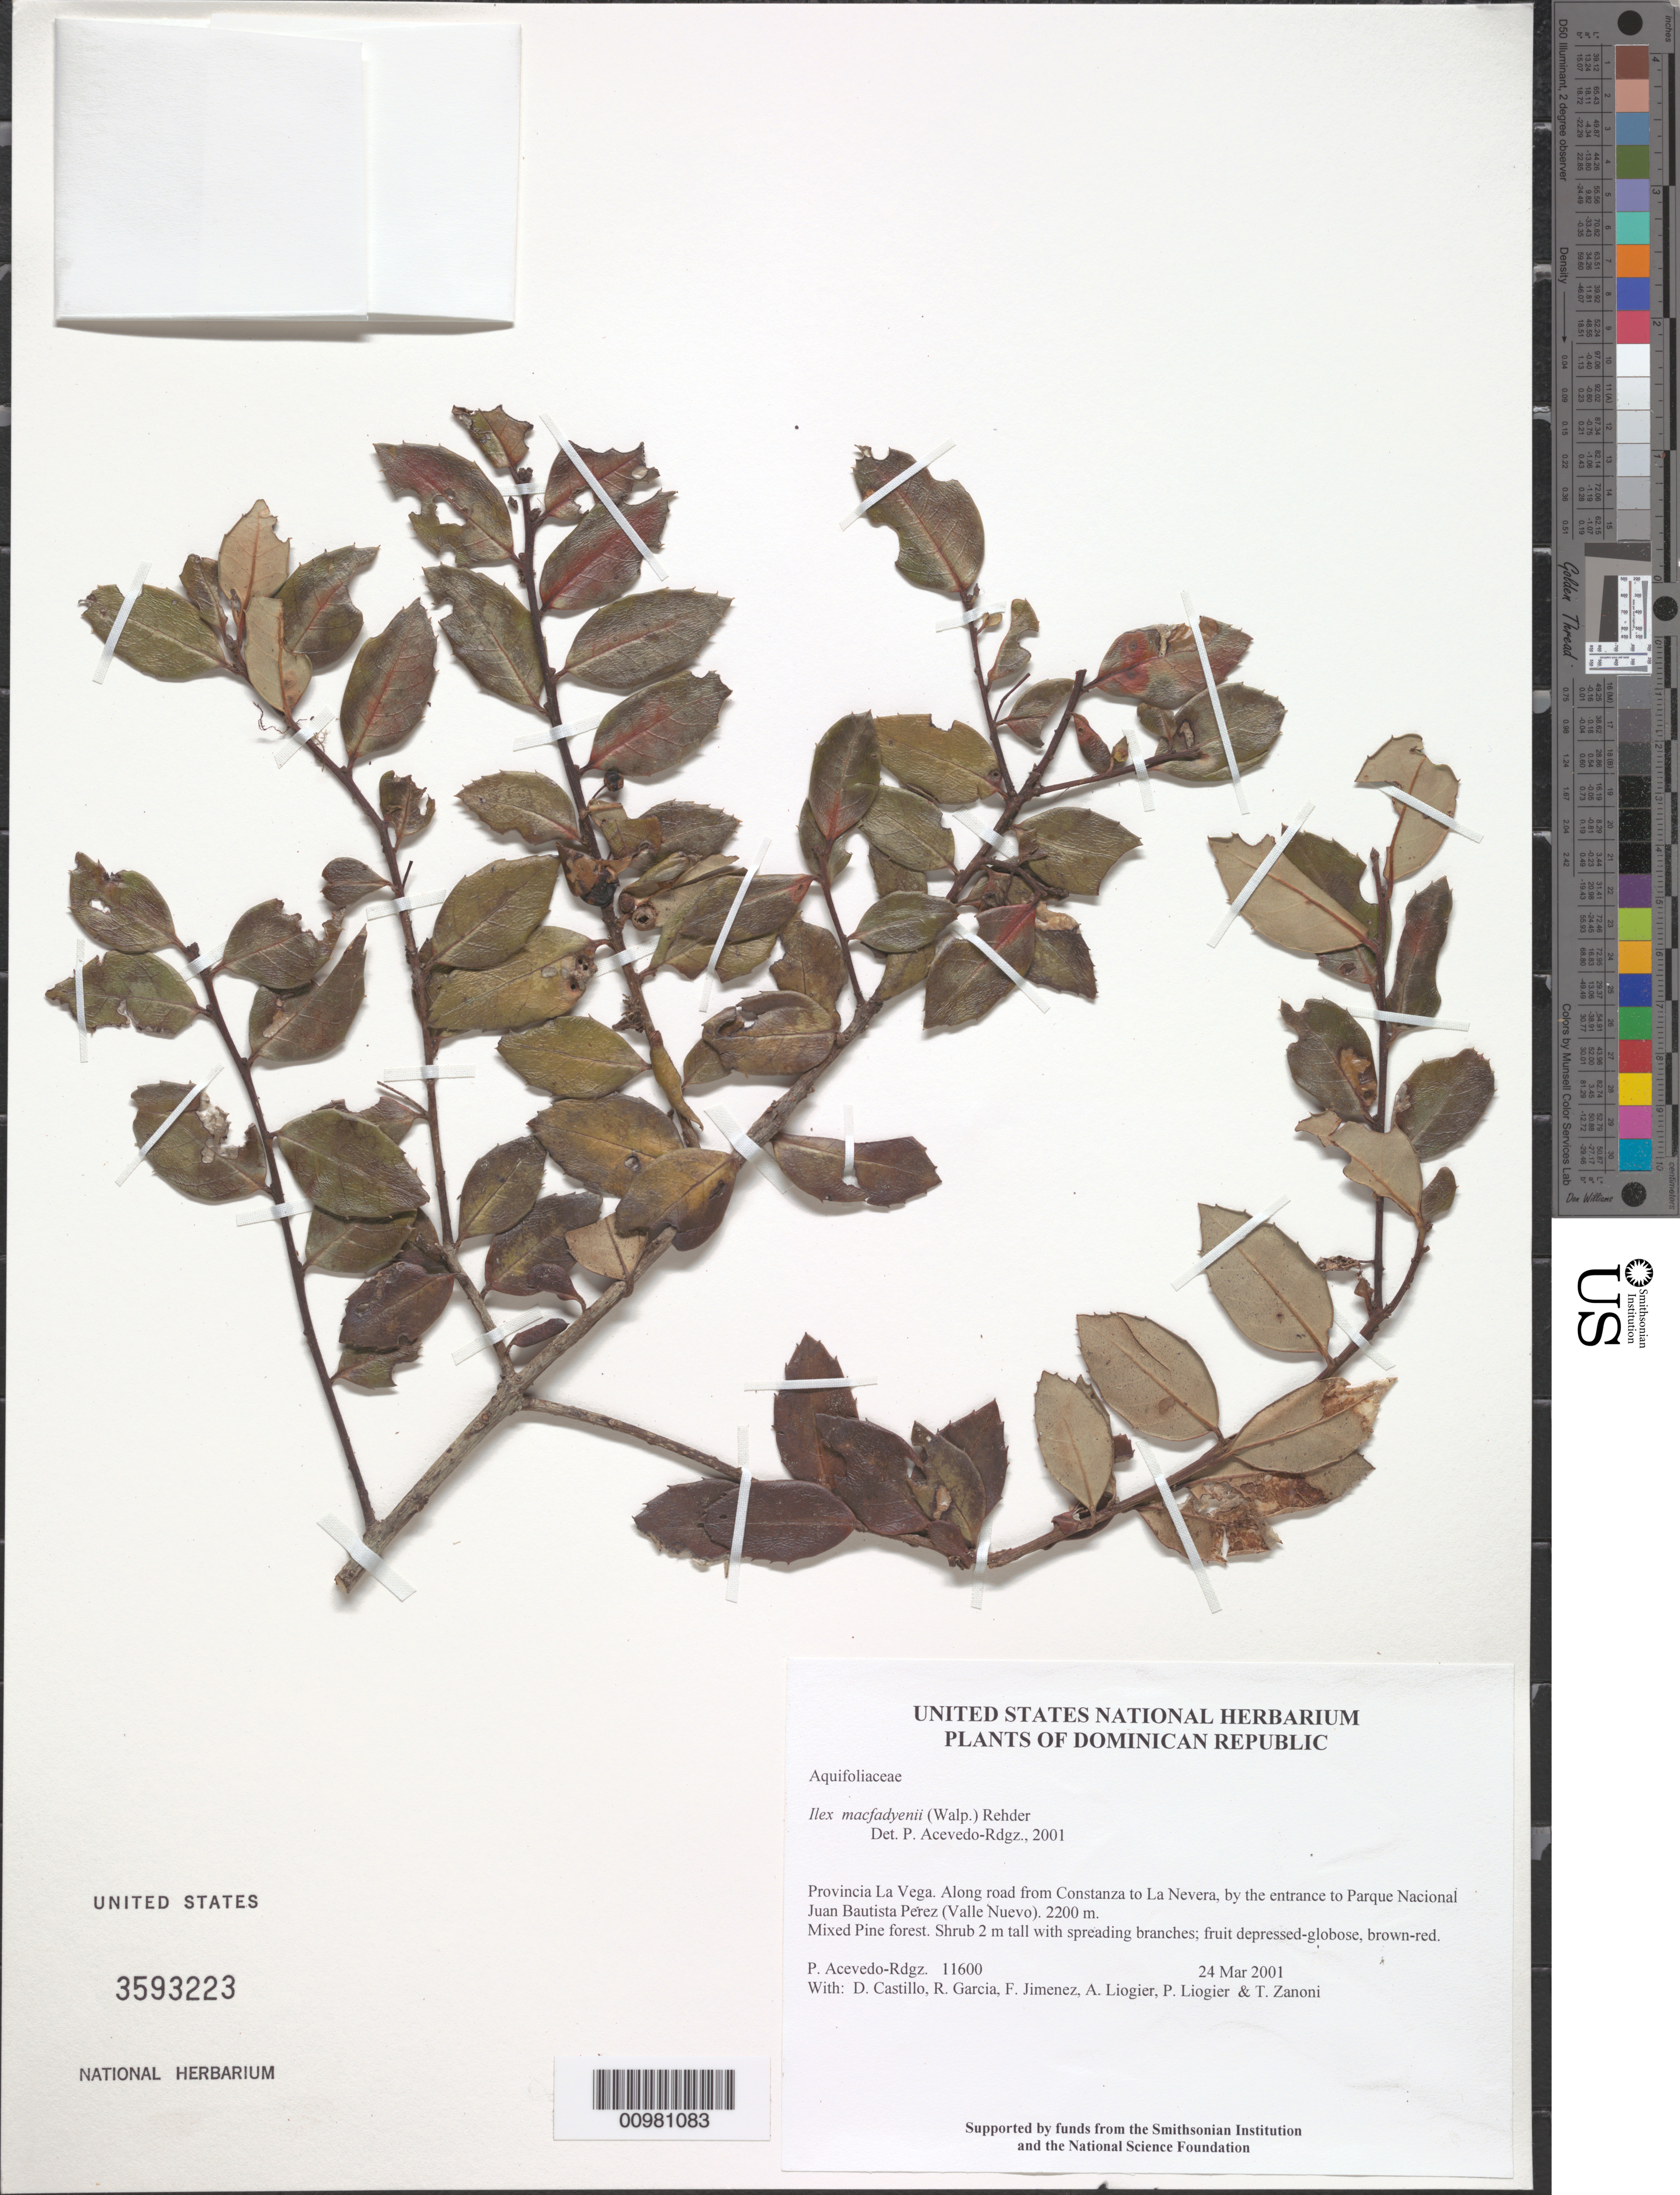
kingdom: Plantae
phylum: Tracheophyta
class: Magnoliopsida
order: Aquifoliales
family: Aquifoliaceae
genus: Ilex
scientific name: Ilex macfadyenii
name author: Rehder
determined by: Acevedo-Rodríguez, P., (BOT), Smithsonian Institution - National Museum of Natural History (UNITED STATES)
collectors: P. Acevedo-Rodr., D. Castillo, R. G. García, F. Jimenez, A. H. Liogier, M. P. Liogier & T. A. Zanoni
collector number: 11600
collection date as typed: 24 Mar 2001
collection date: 2001-03-24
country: Dominican Republic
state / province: La Vega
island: Hispaniola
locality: Provincia La Vega. Along road from Constanza to La Nevera, by the entrance to Parque Nacional Juan Bautista Perez (Valle Nuevo).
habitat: Mixed Pine forest.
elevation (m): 2200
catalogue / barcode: US 3593223